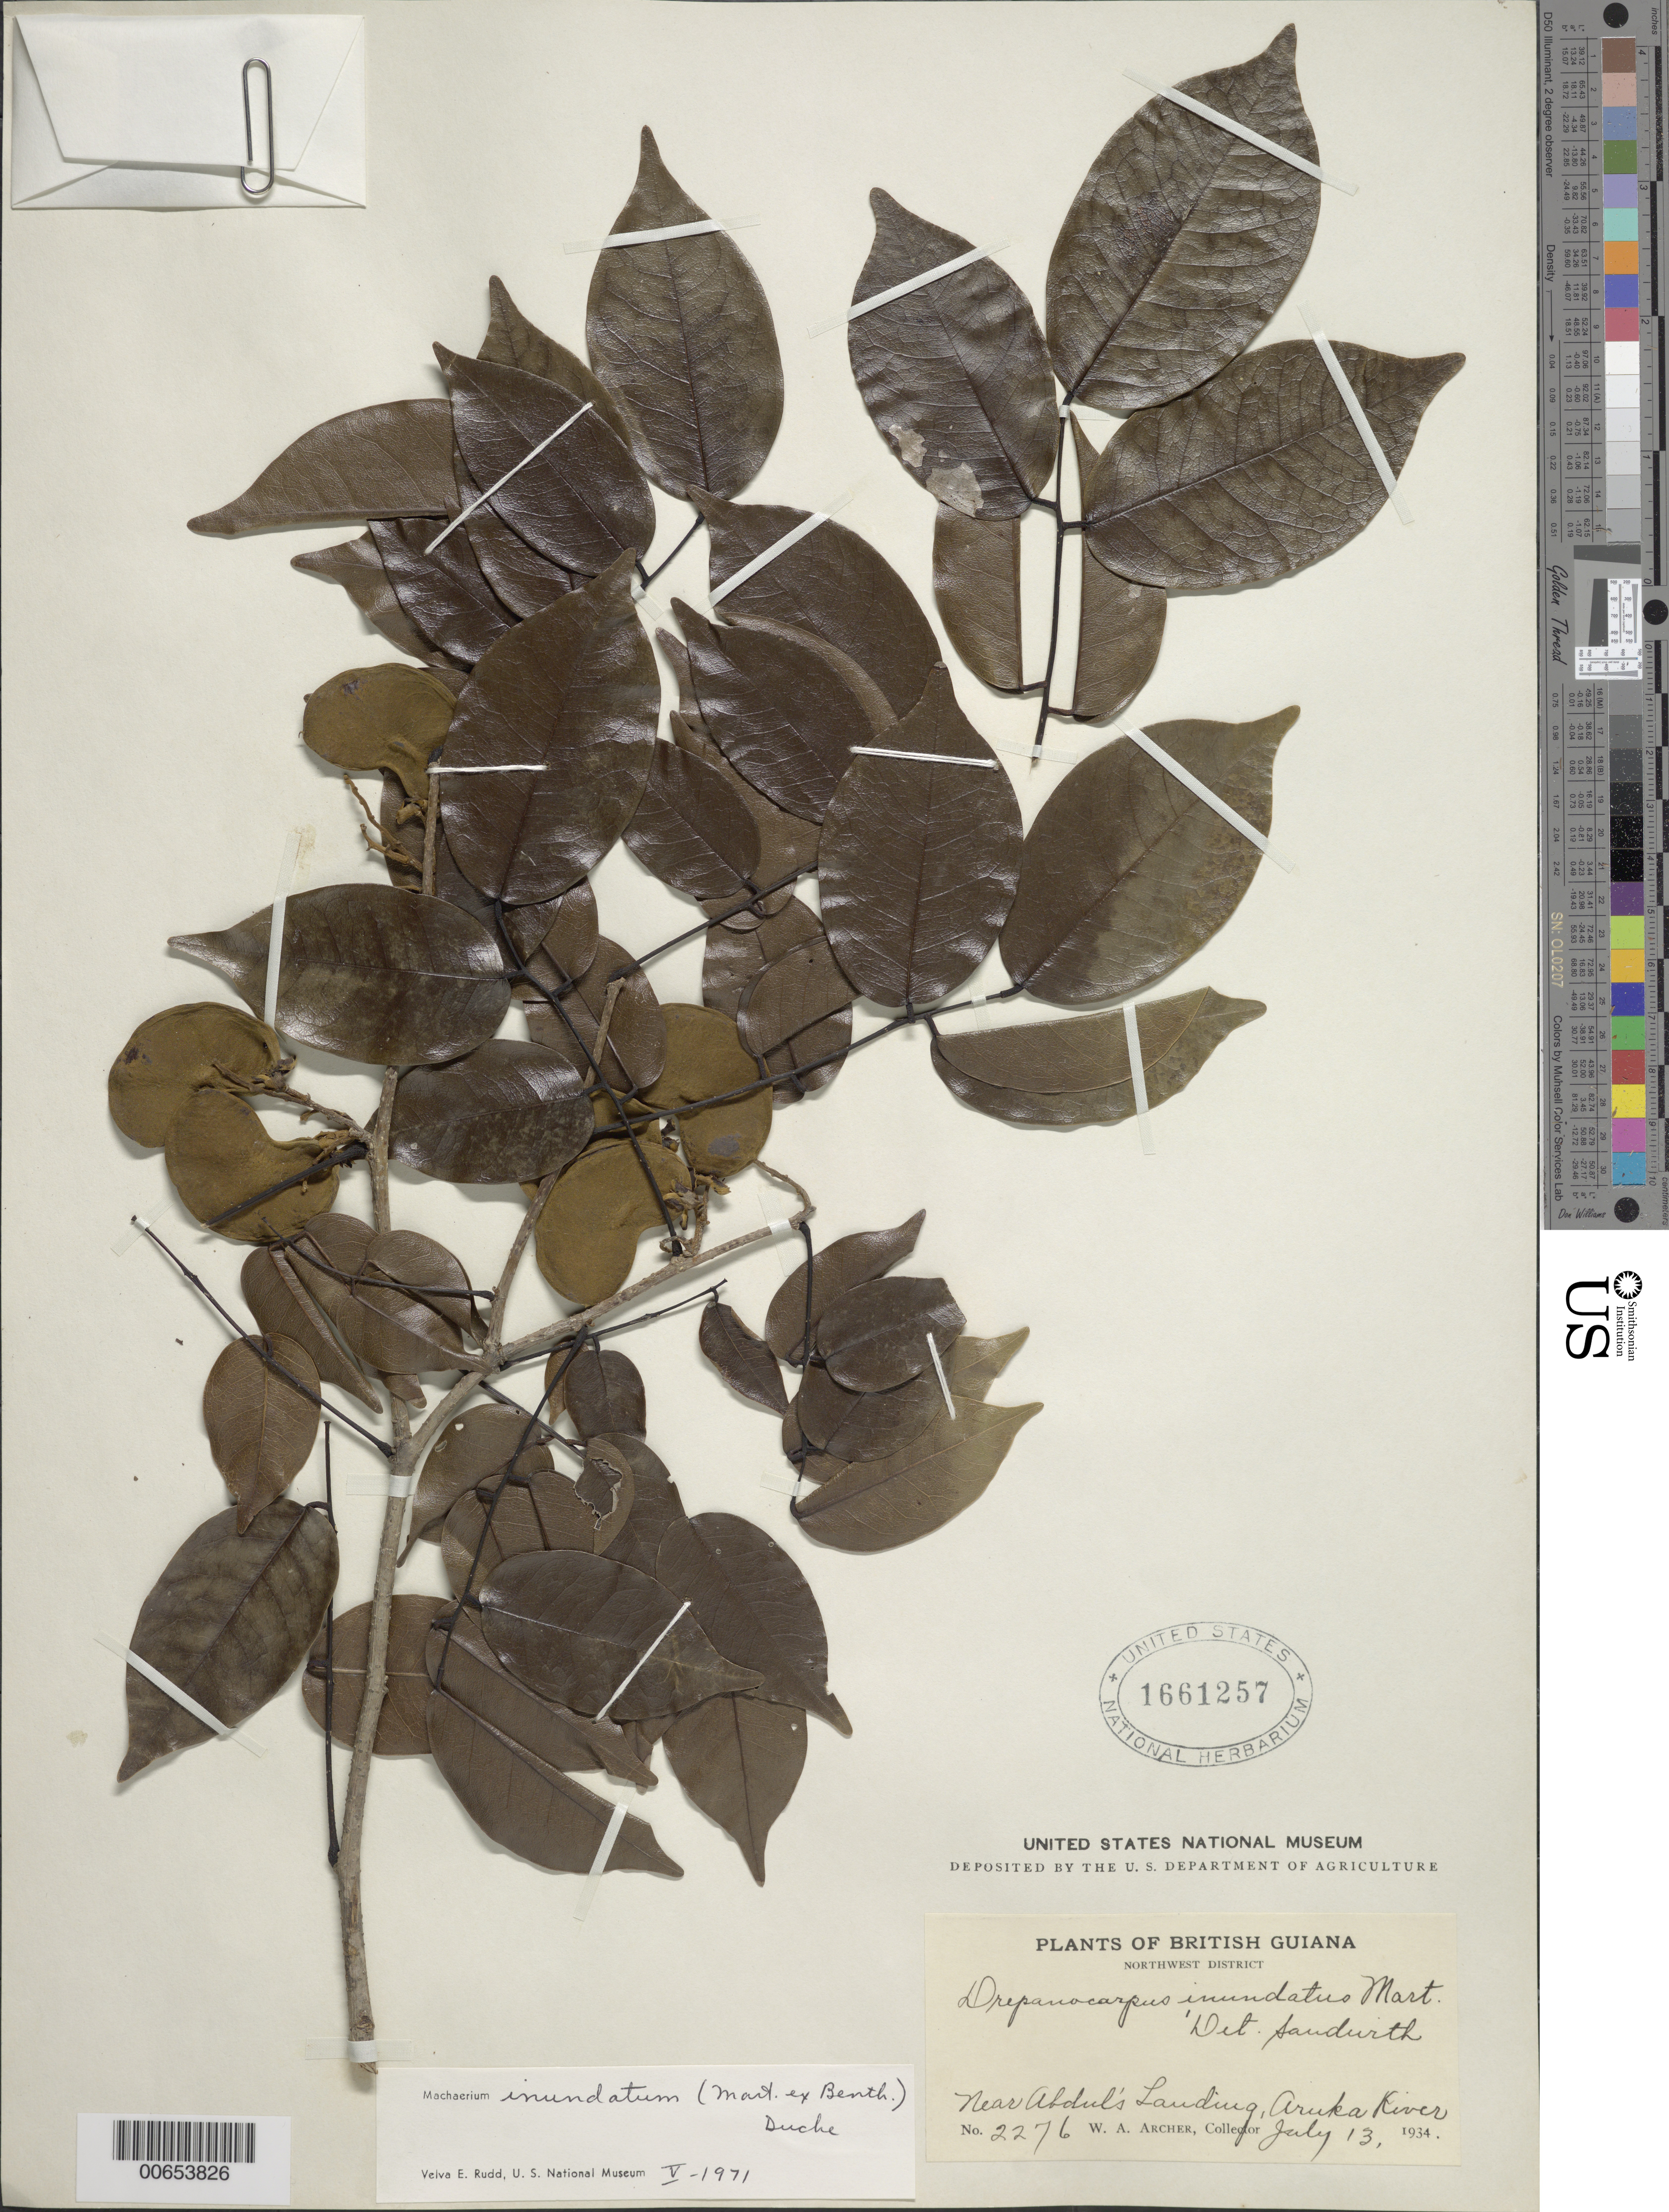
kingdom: Plantae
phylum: Tracheophyta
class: Magnoliopsida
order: Fabales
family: Fabaceae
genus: Machaerium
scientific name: Machaerium inundatum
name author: (Mart. ex Benth.) Ducke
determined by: Rudd, V. E.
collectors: W. A. Archer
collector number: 2276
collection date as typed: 13-Jul-34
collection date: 1934-07-13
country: Guyana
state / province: Barima-Waini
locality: Aruka R., near Abdul's Landing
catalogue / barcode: US 1661257